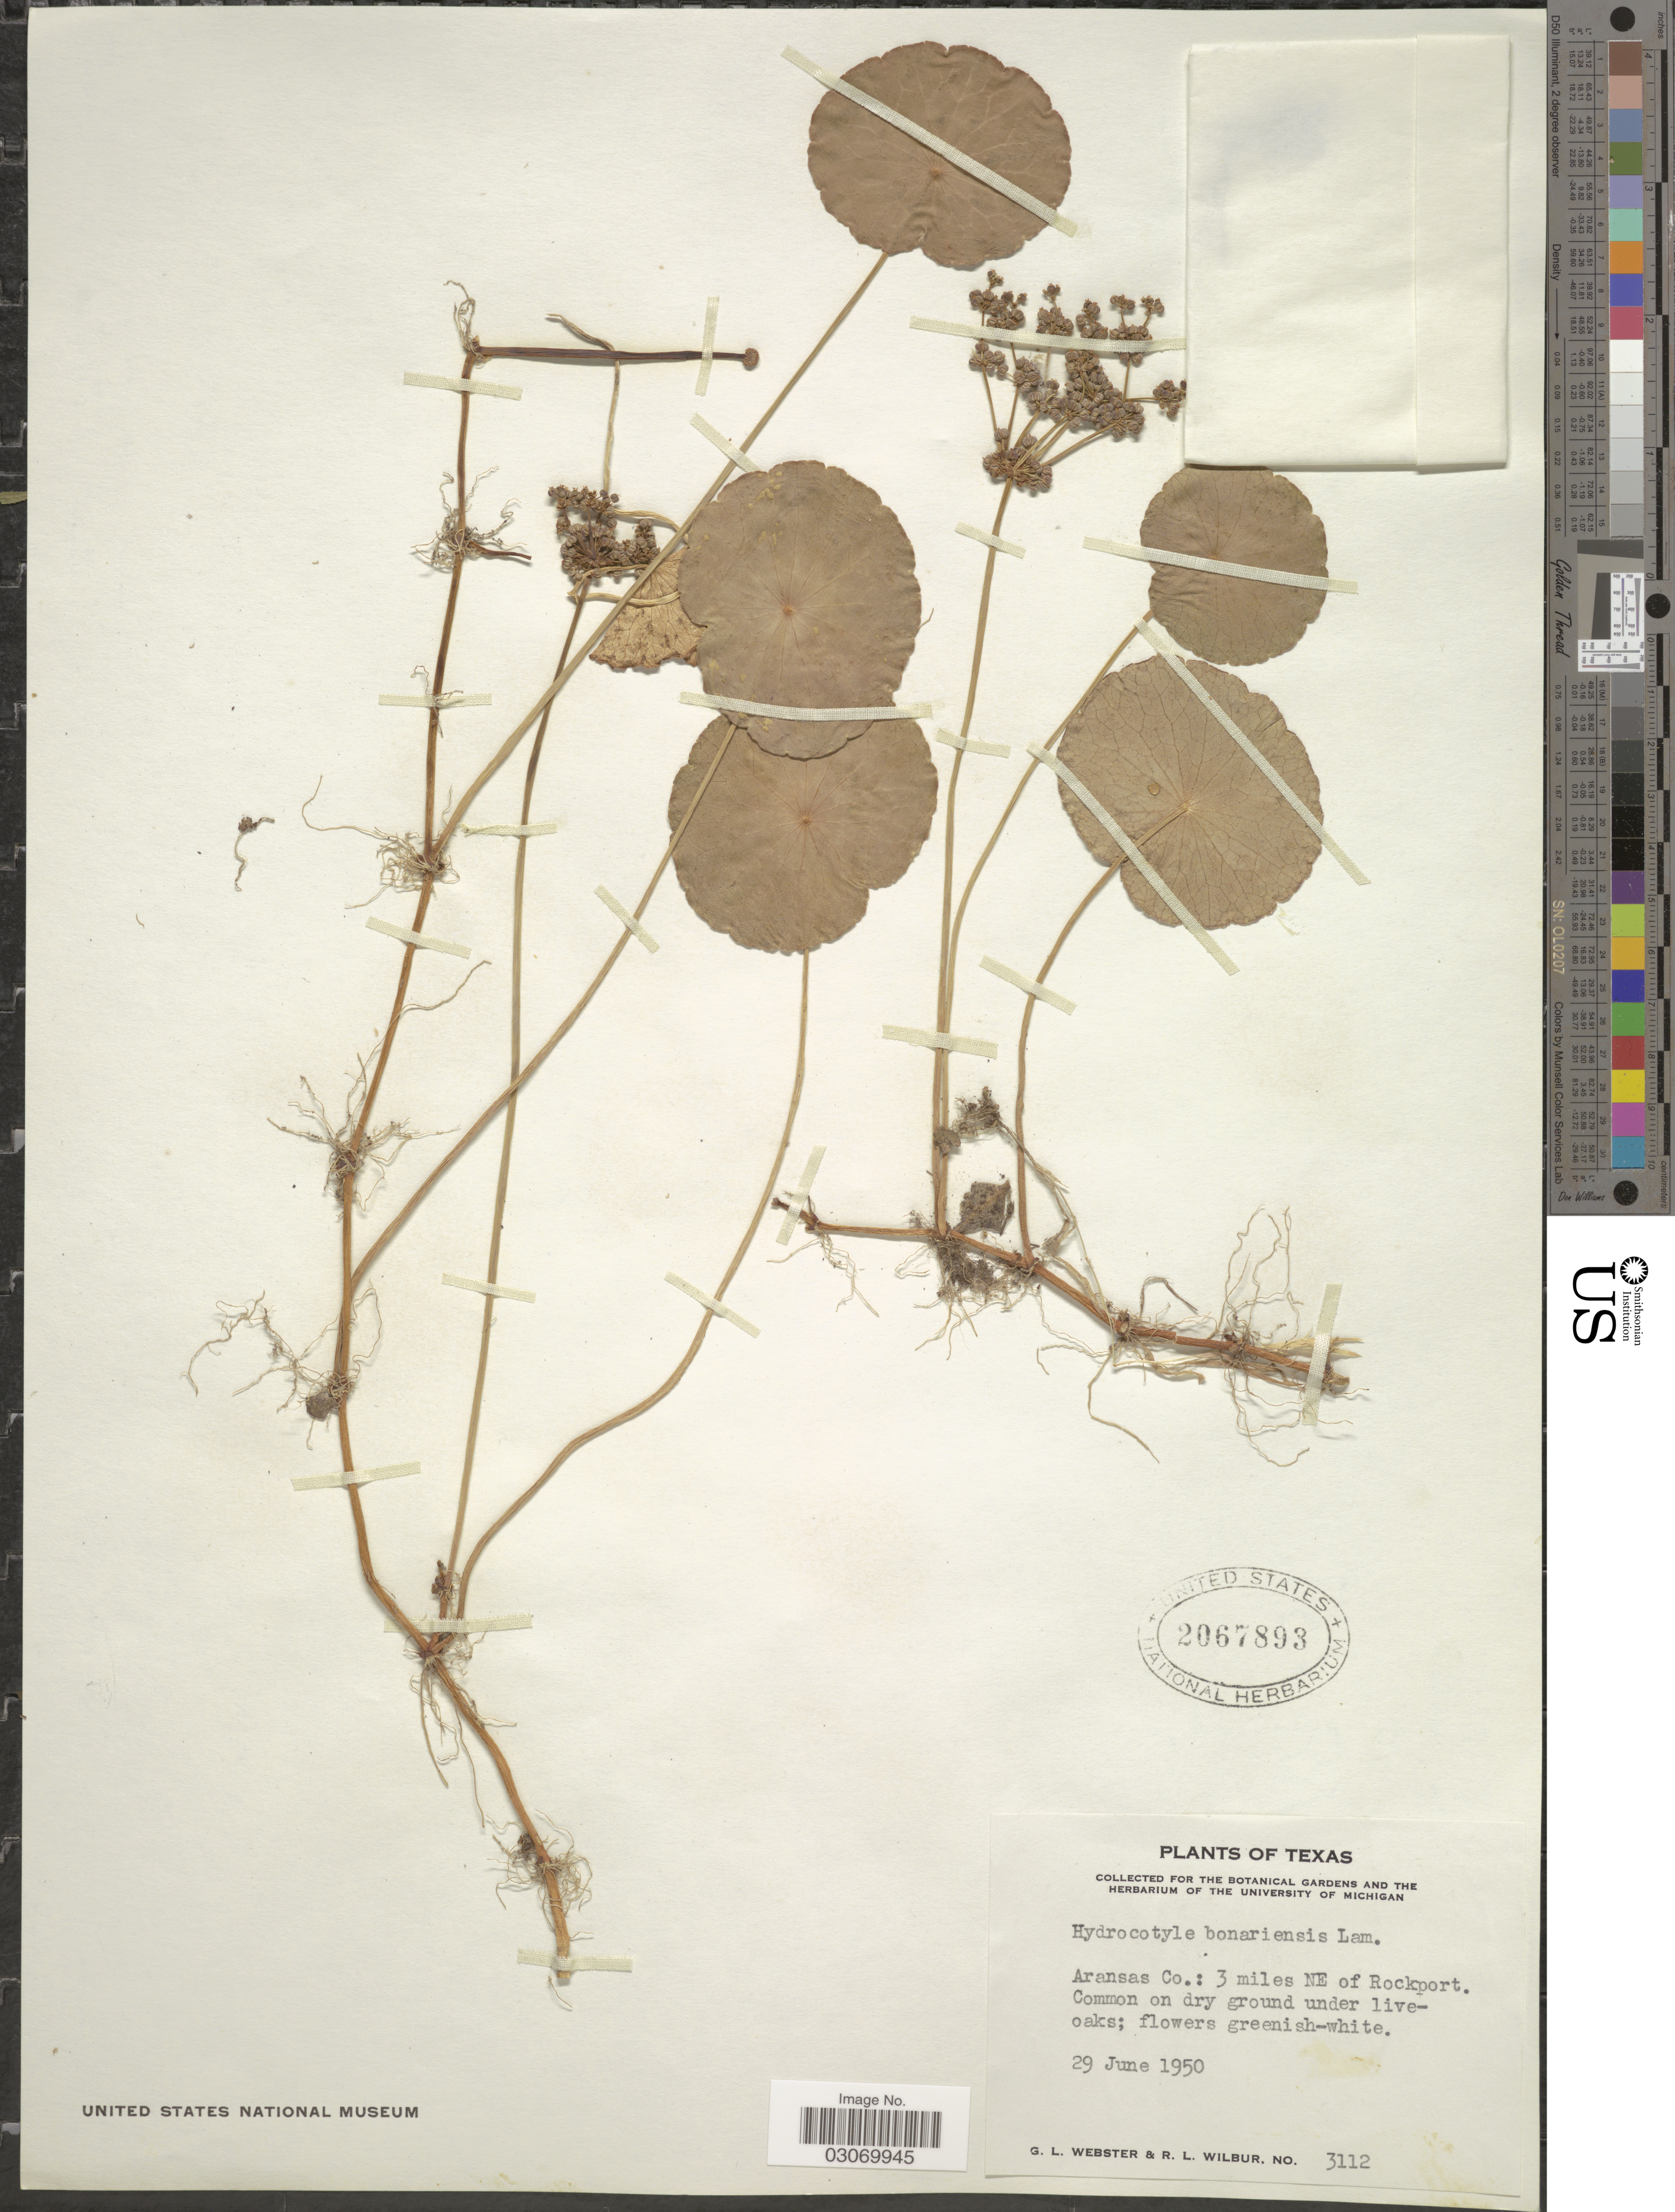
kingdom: Plantae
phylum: Tracheophyta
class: Magnoliopsida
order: Apiales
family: Araliaceae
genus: Hydrocotyle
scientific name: Hydrocotyle bonariensis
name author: Lam.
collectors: G. L. Webster & R. L. Wilbur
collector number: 3112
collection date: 1950-06-29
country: United States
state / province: Texas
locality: Aransas Co.: 3 miles NE of Rockport.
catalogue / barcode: US 2067893